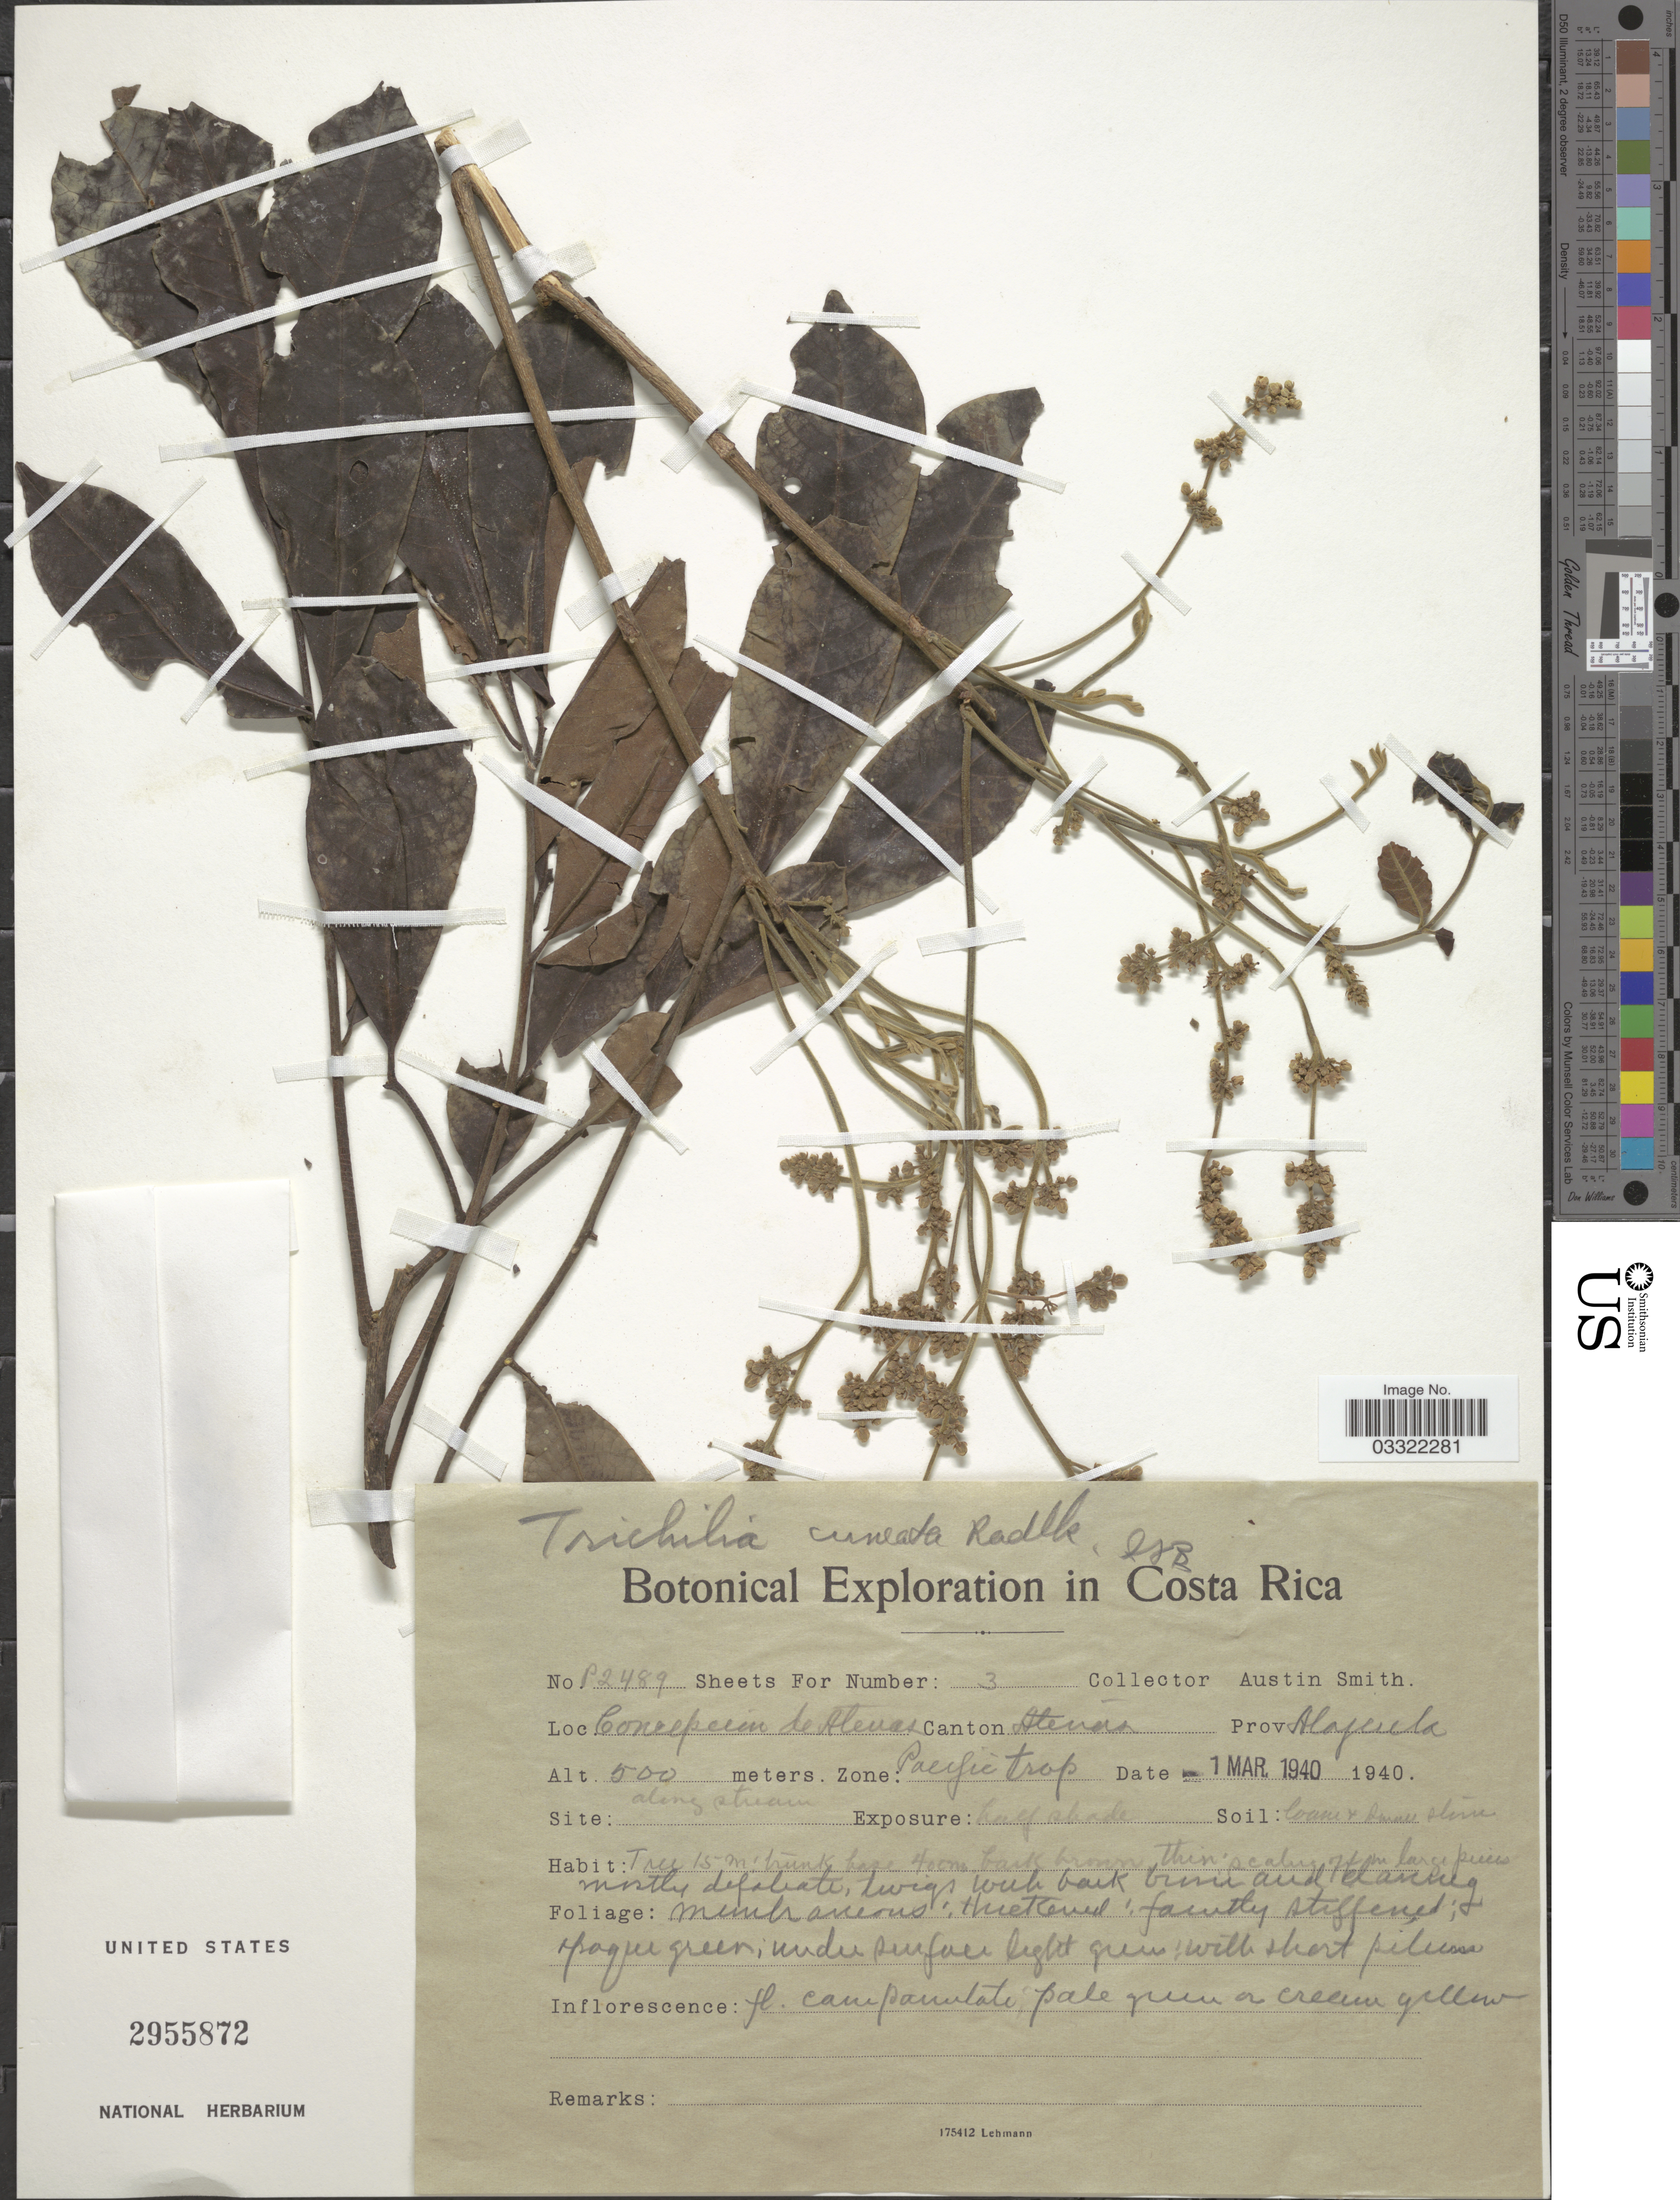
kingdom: Plantae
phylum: Tracheophyta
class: Magnoliopsida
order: Sapindales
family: Meliaceae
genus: Trichilia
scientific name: Trichilia cuneata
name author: Radlk.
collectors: Aust P. Smith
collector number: P2489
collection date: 1940-03-01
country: Costa Rica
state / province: Alajuela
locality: Concepcion de Atenas. Canton Atenás. Zone: Pacific trop.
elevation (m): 500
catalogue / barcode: US 2955872